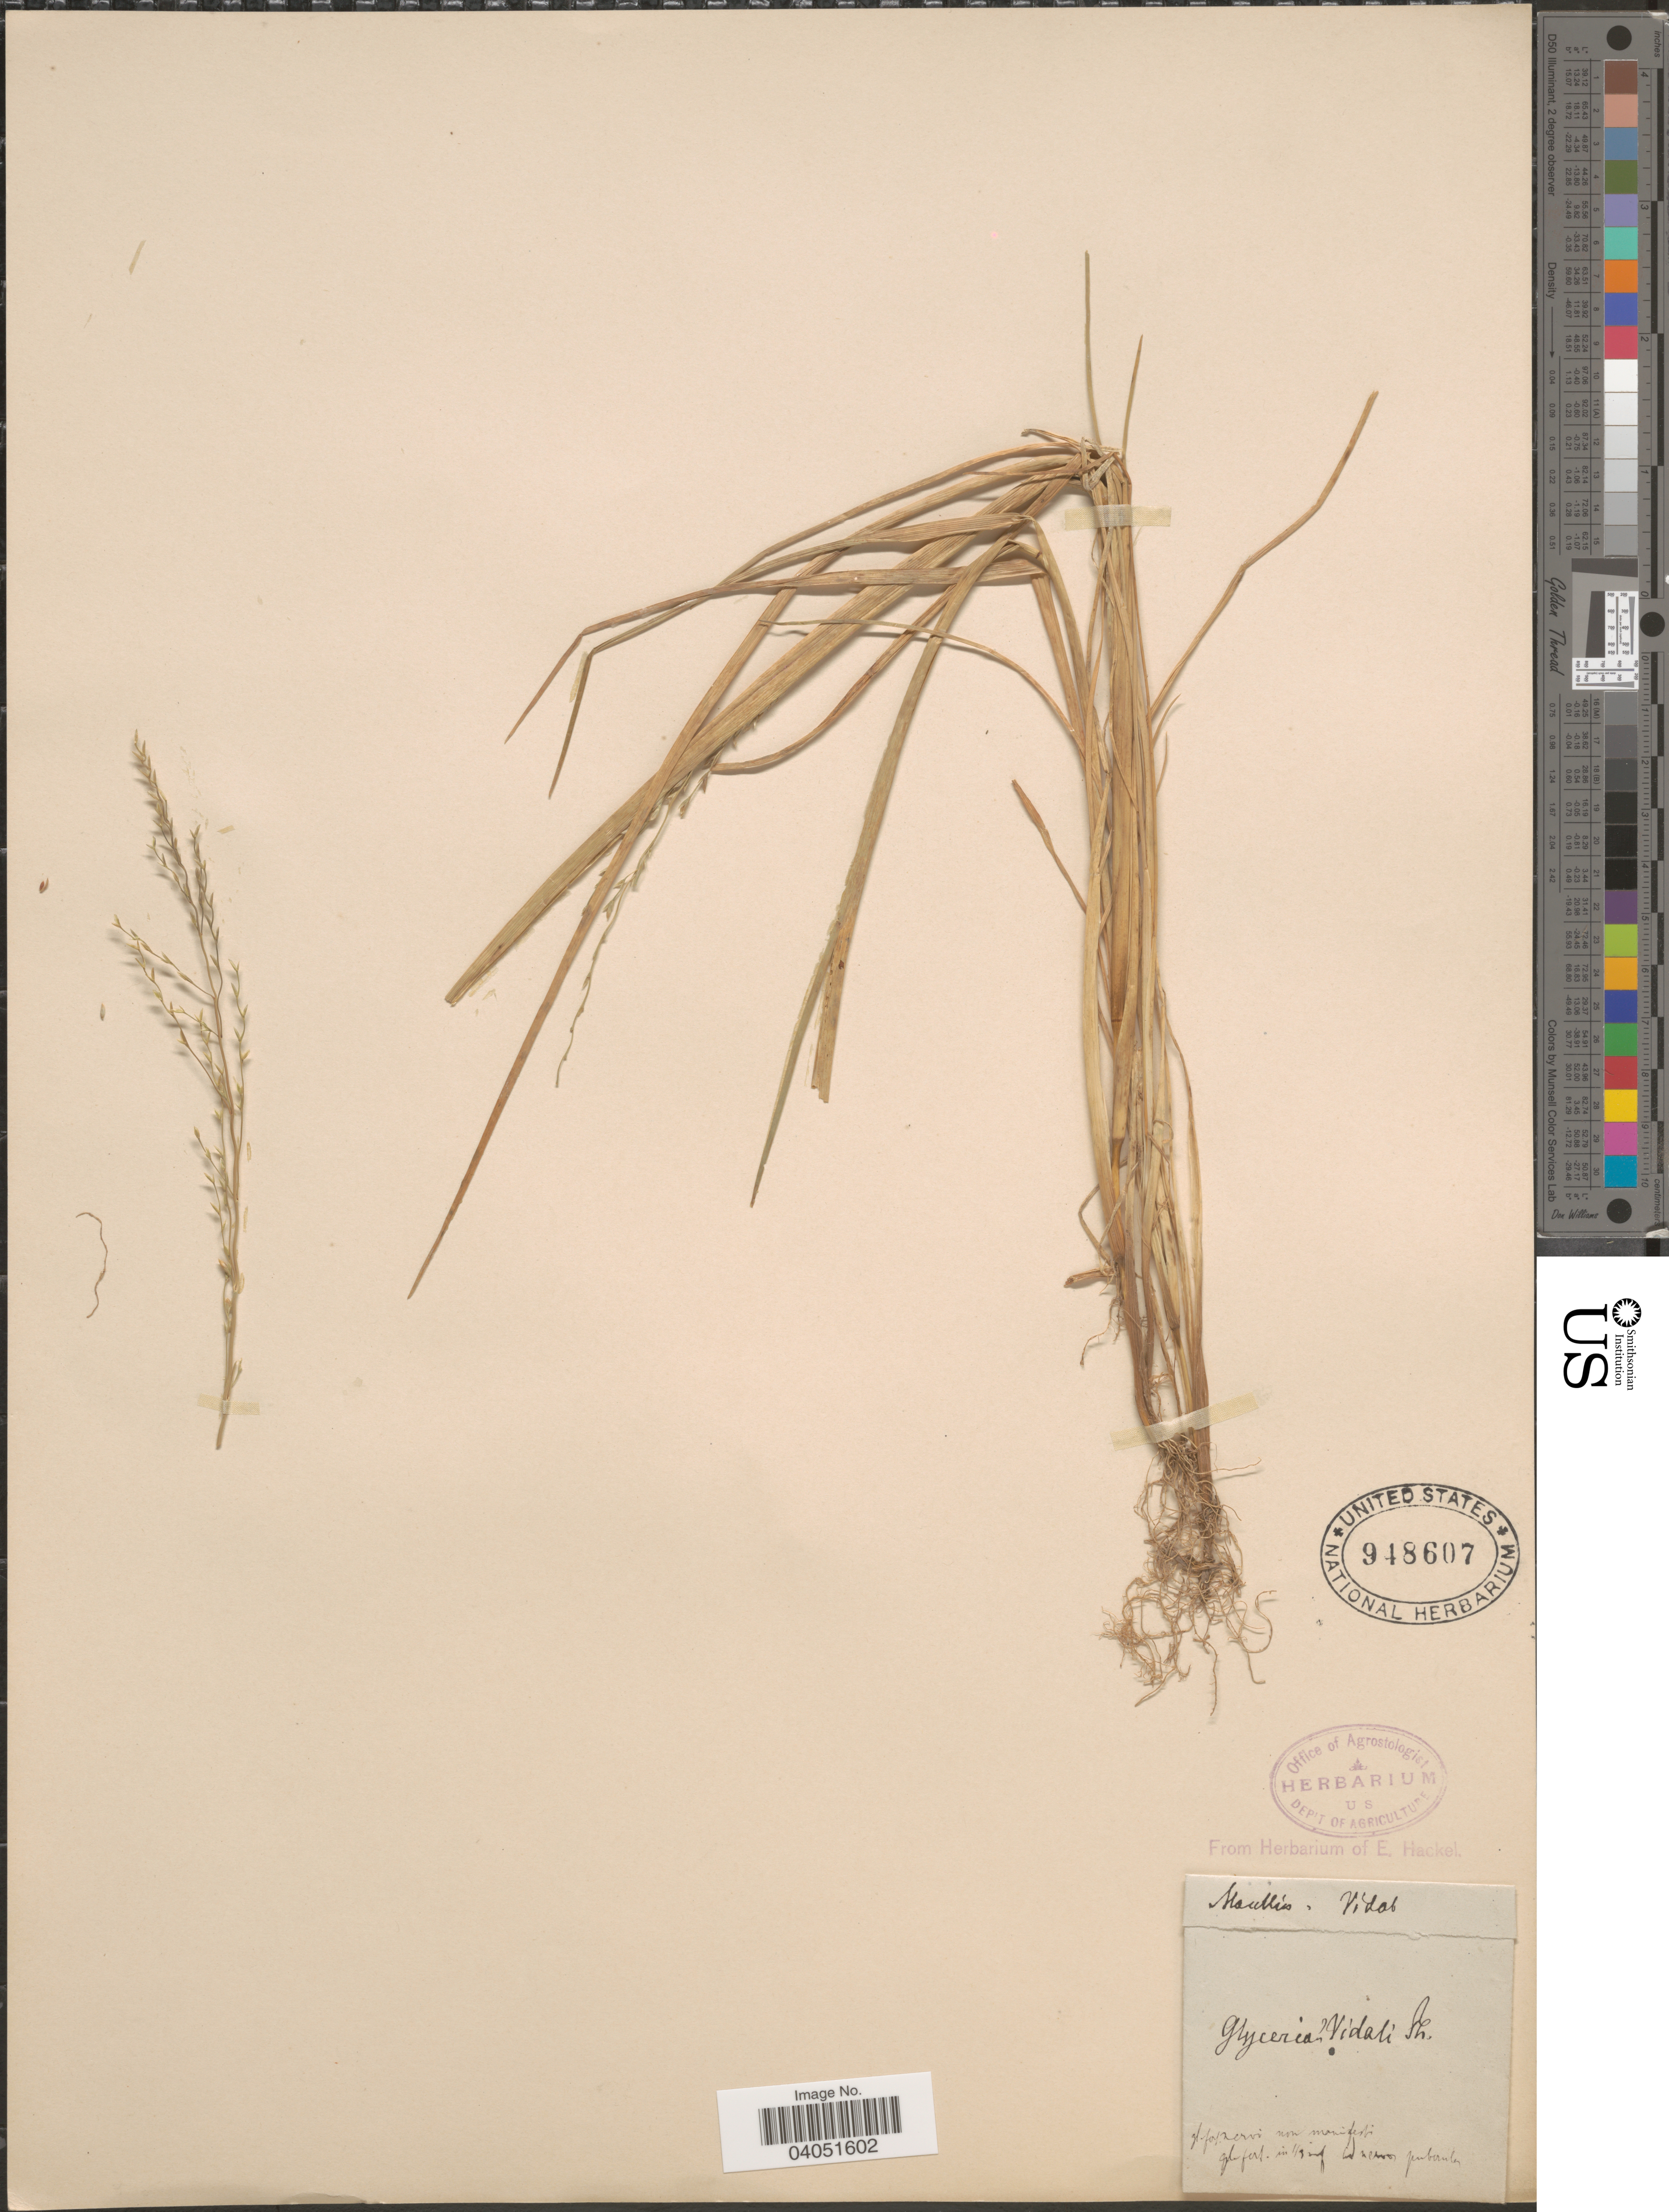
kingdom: Plantae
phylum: Tracheophyta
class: Liliopsida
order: Poales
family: Poaceae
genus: Puccinellia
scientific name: Puccinellia sp.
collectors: Vidal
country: Chile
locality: Maullin.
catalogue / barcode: US 948607